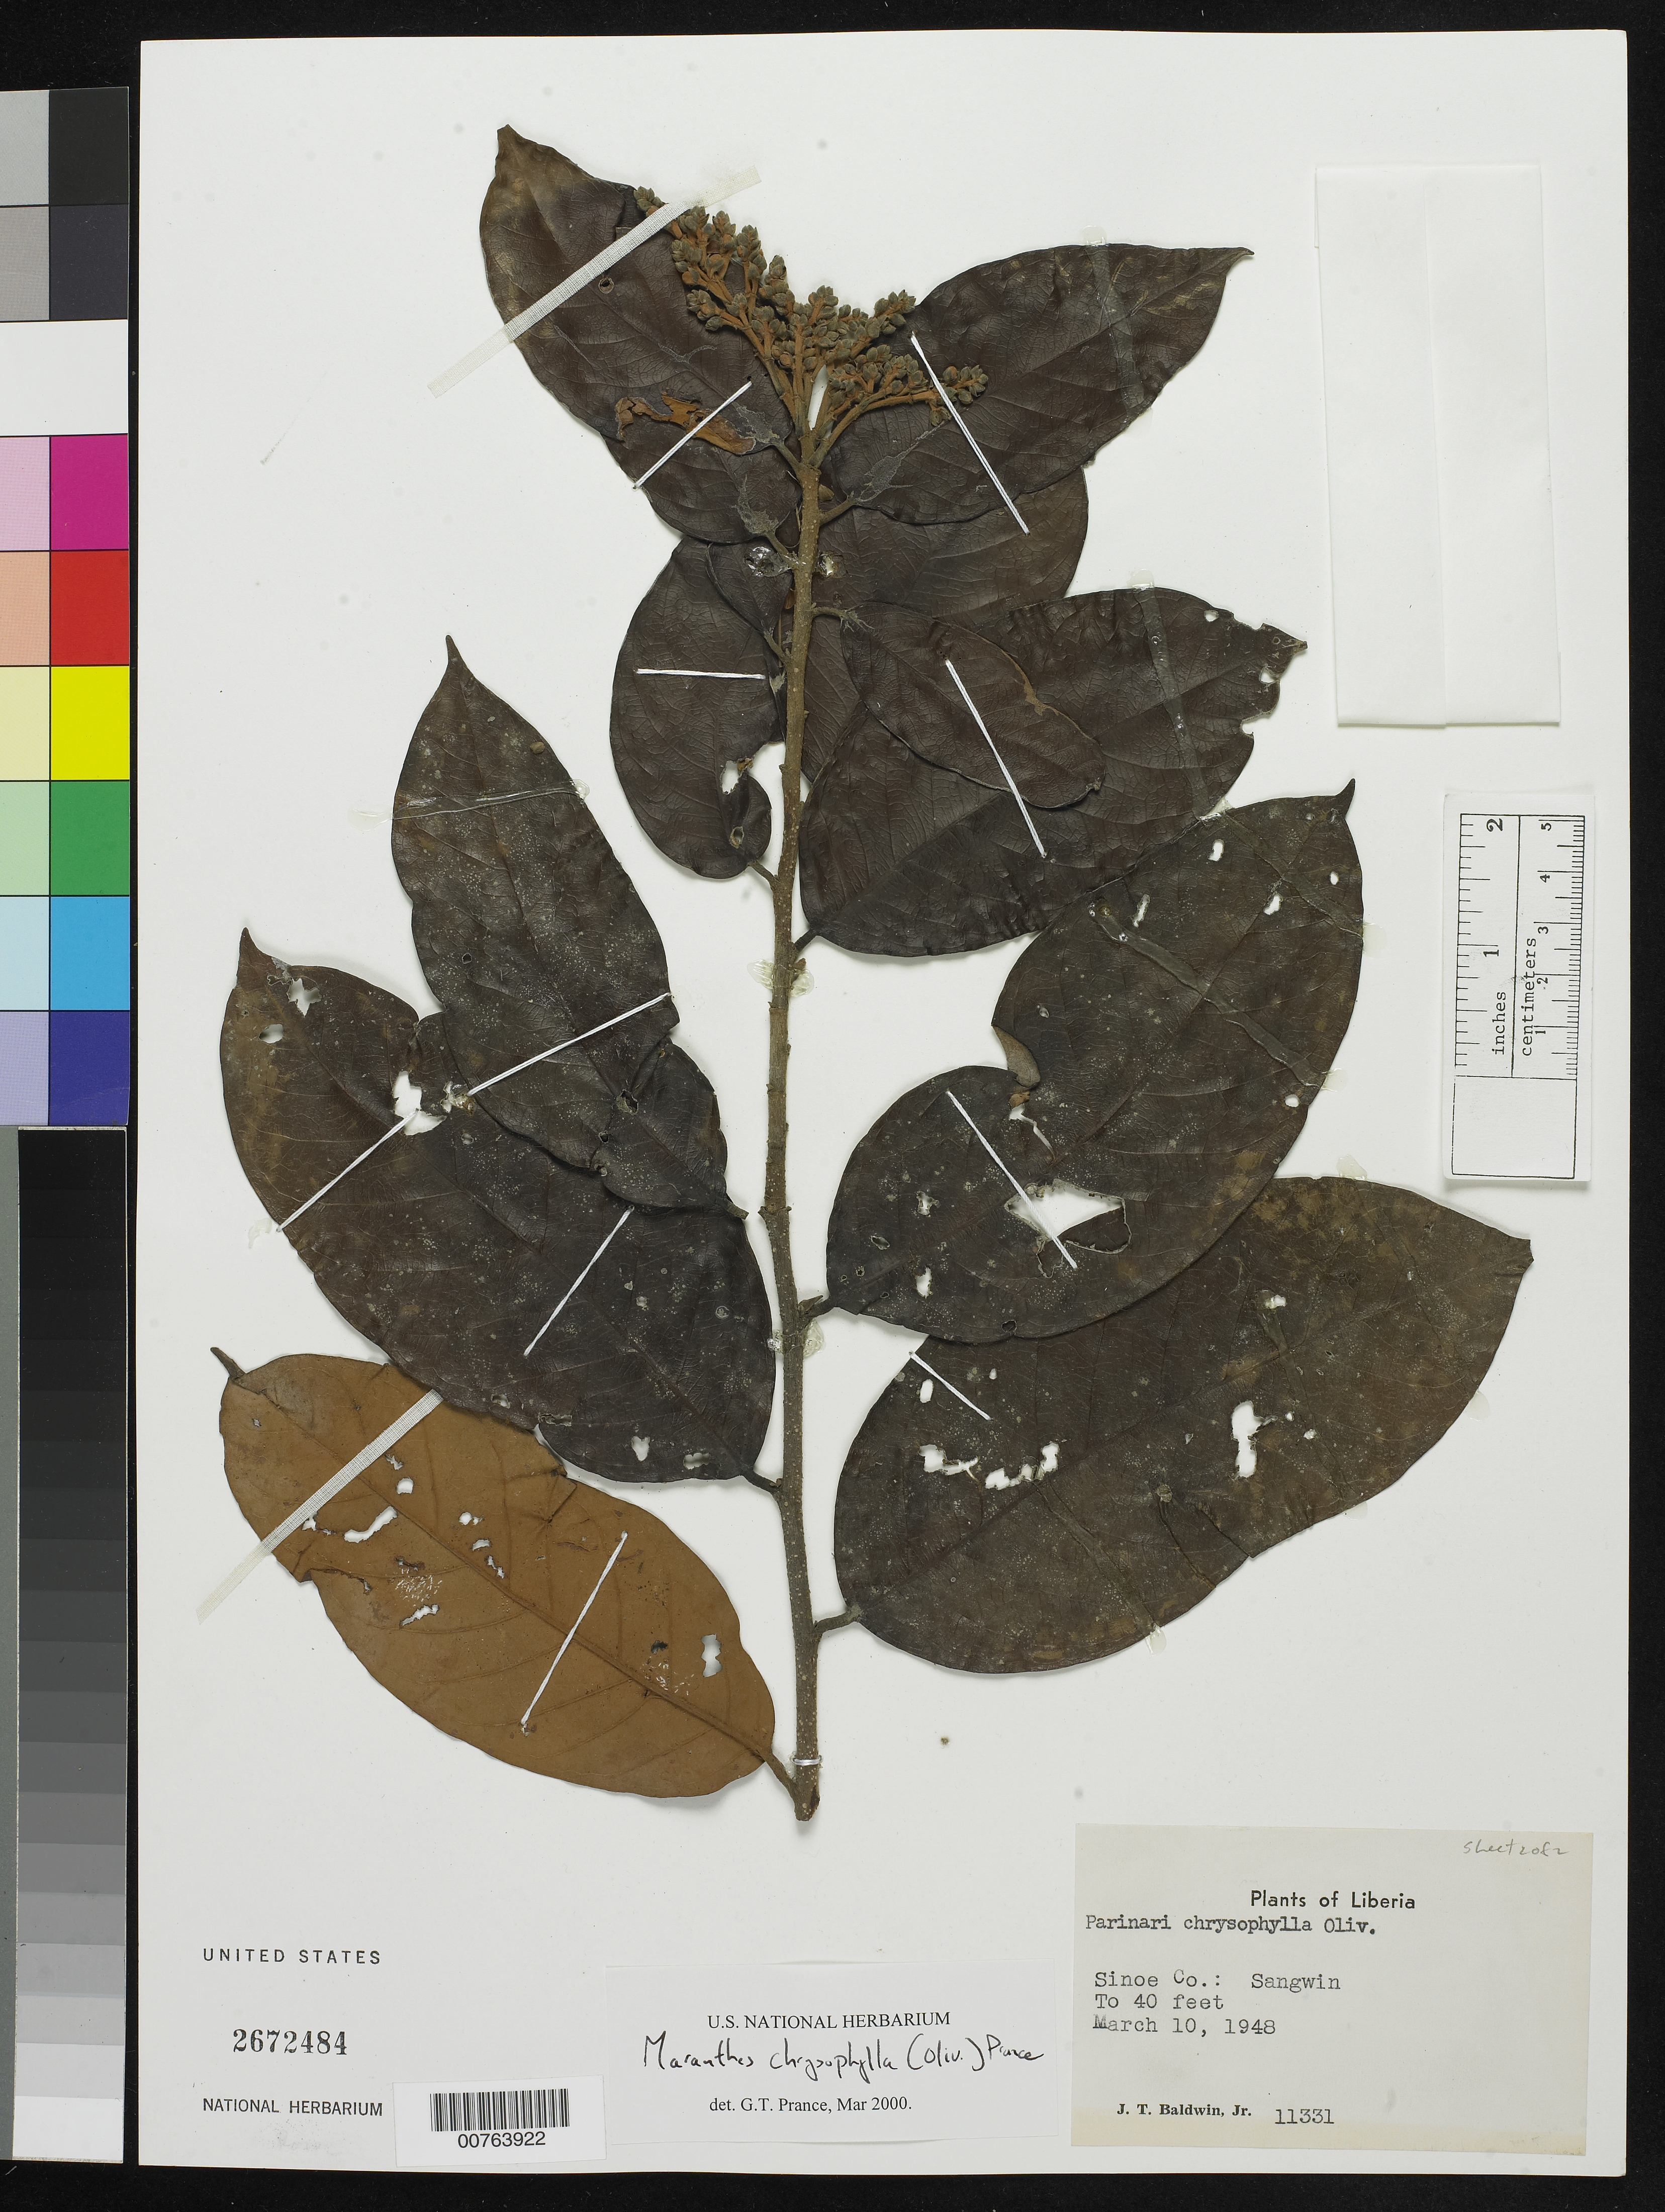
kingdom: Plantae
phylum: Tracheophyta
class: Magnoliopsida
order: Malpighiales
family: Chrysobalanaceae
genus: Maranthes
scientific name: Maranthes chrysophylla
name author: (Oliv.) Prance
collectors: J. T. Baldwin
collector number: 11331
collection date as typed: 10 Mar 1948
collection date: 1948-03-10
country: Liberia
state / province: Sinoe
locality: Sangwin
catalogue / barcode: US 2672484